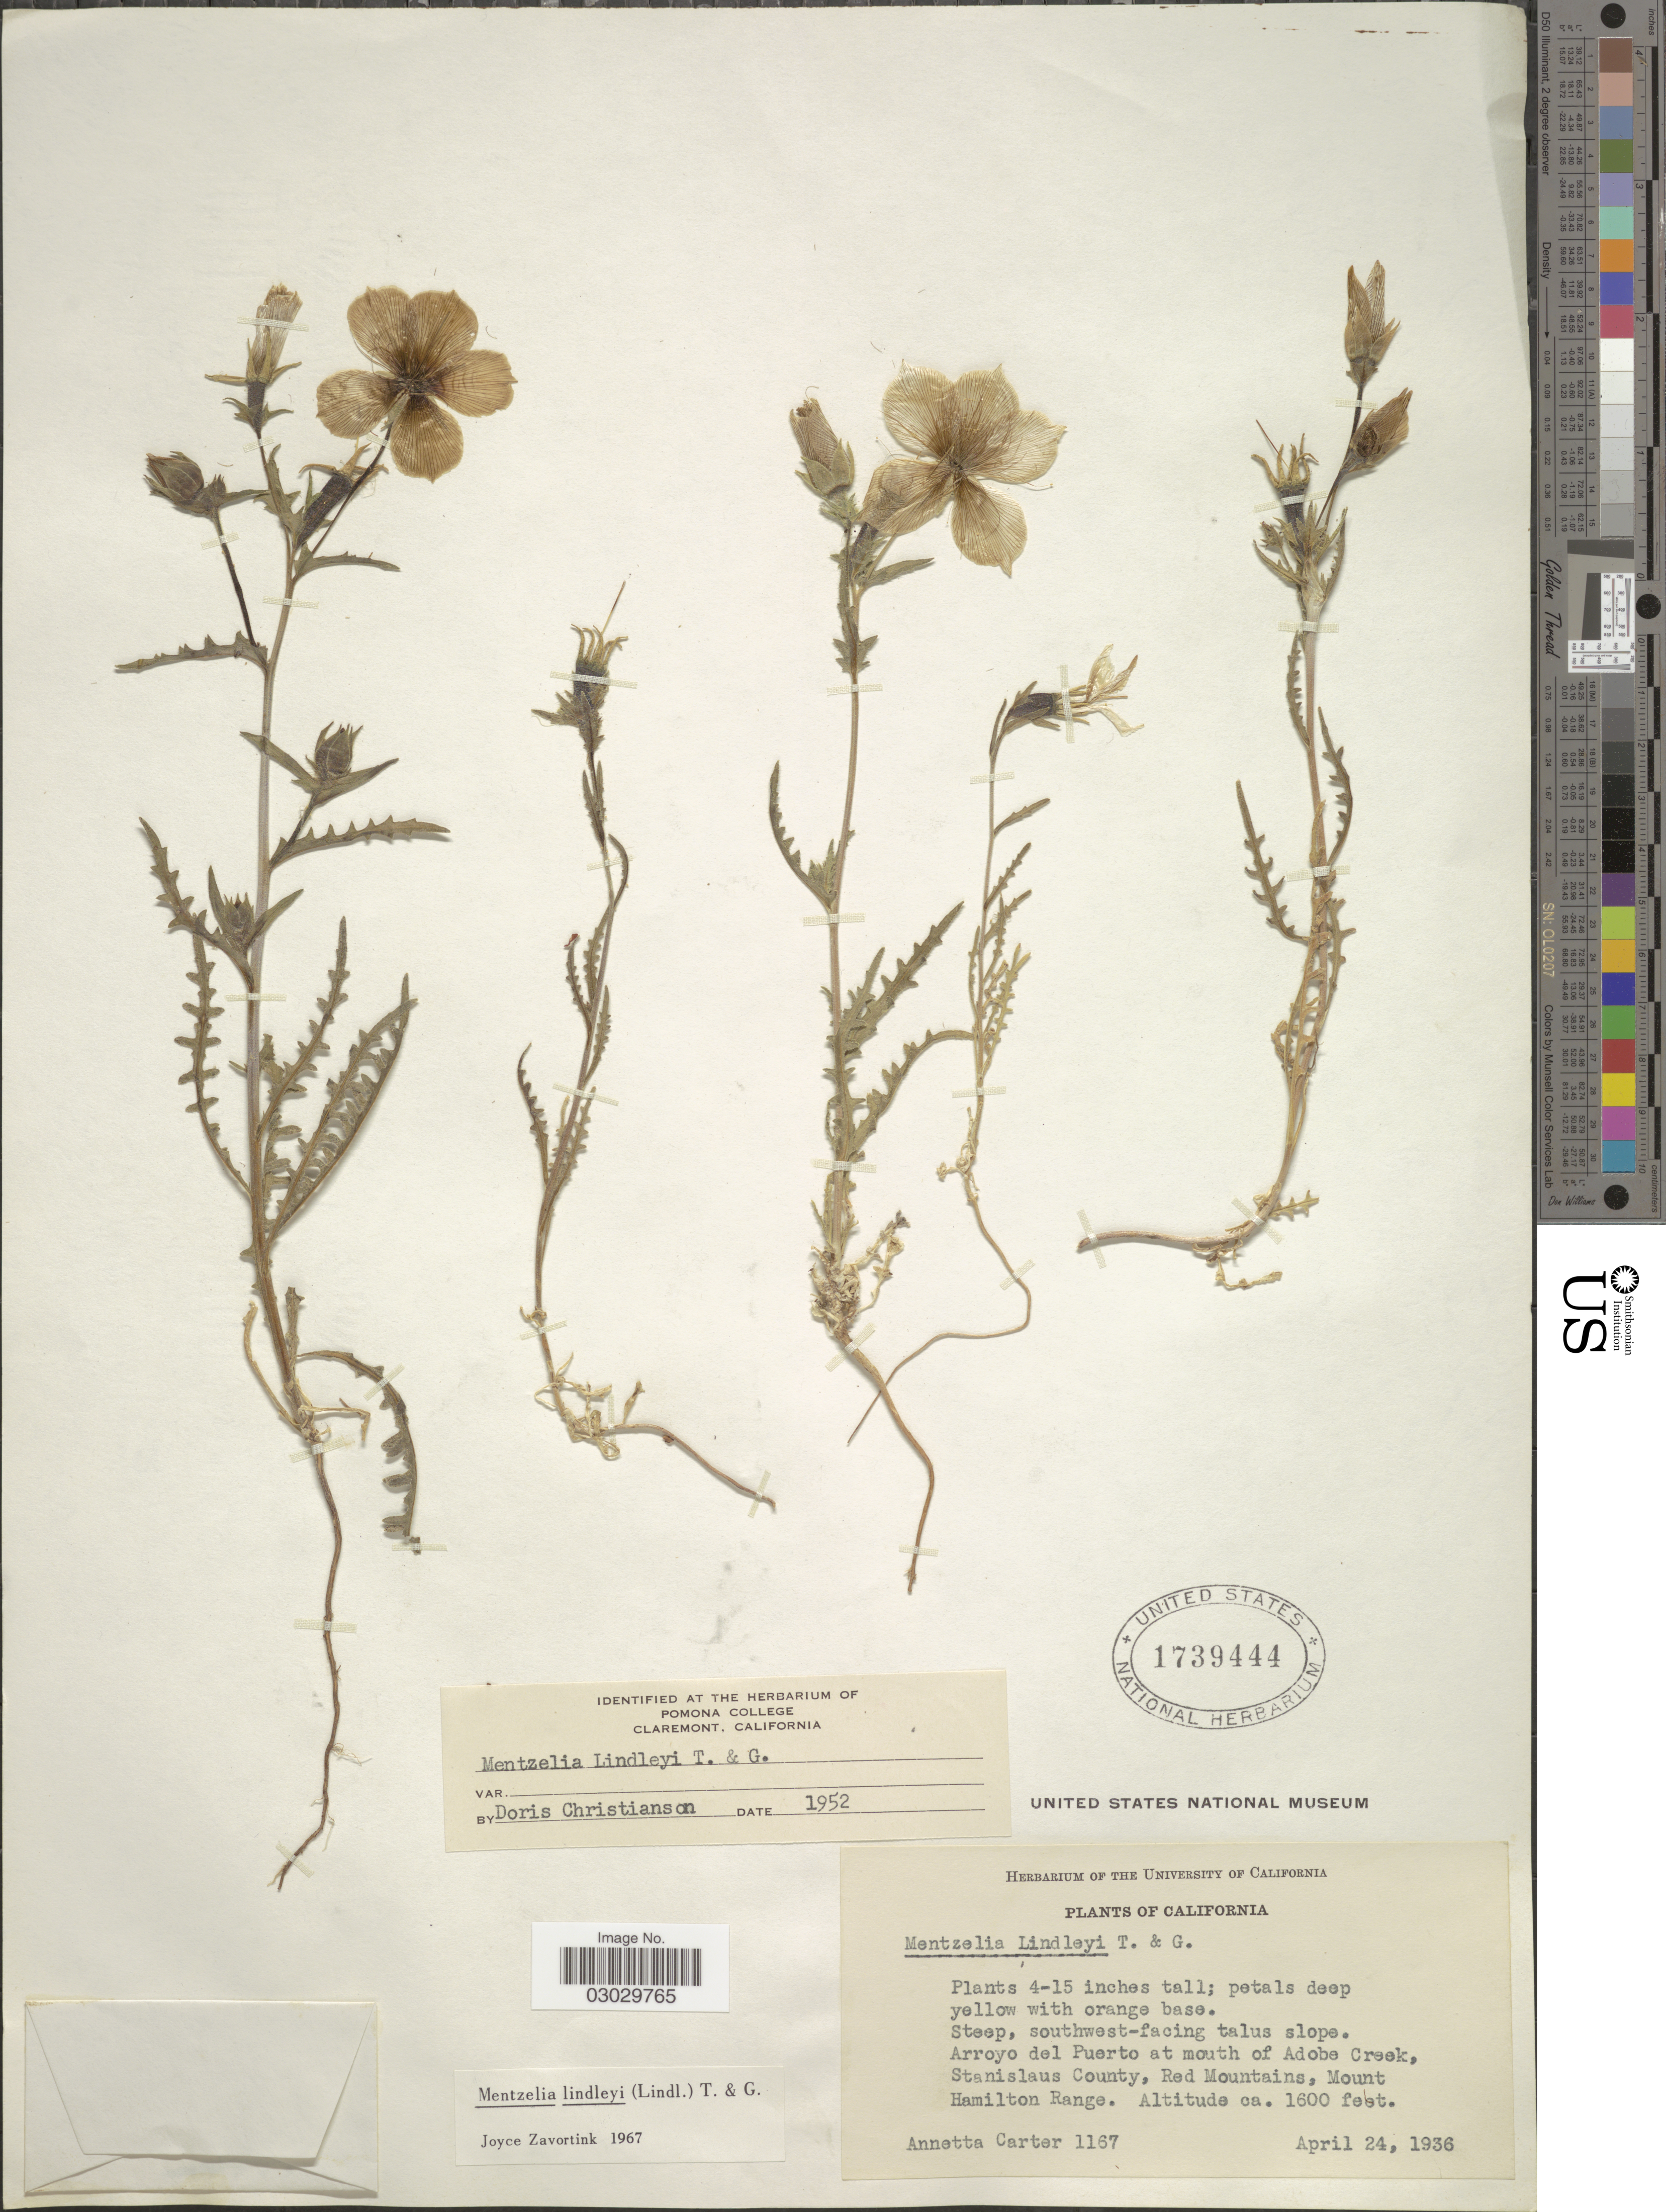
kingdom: Plantae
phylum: Tracheophyta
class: Magnoliopsida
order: Cornales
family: Loasaceae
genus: Mentzelia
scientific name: Mentzelia lindleyi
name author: Torr. & A. Gray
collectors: A. Carter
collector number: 1167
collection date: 1936-04-24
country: United States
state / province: California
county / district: Stanislaus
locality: Arroyo del Puerto at mouth of Adobe Creek, Stanislaus County, Red Mountains, Mount Hamilton Range.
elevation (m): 488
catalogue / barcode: US 1739444